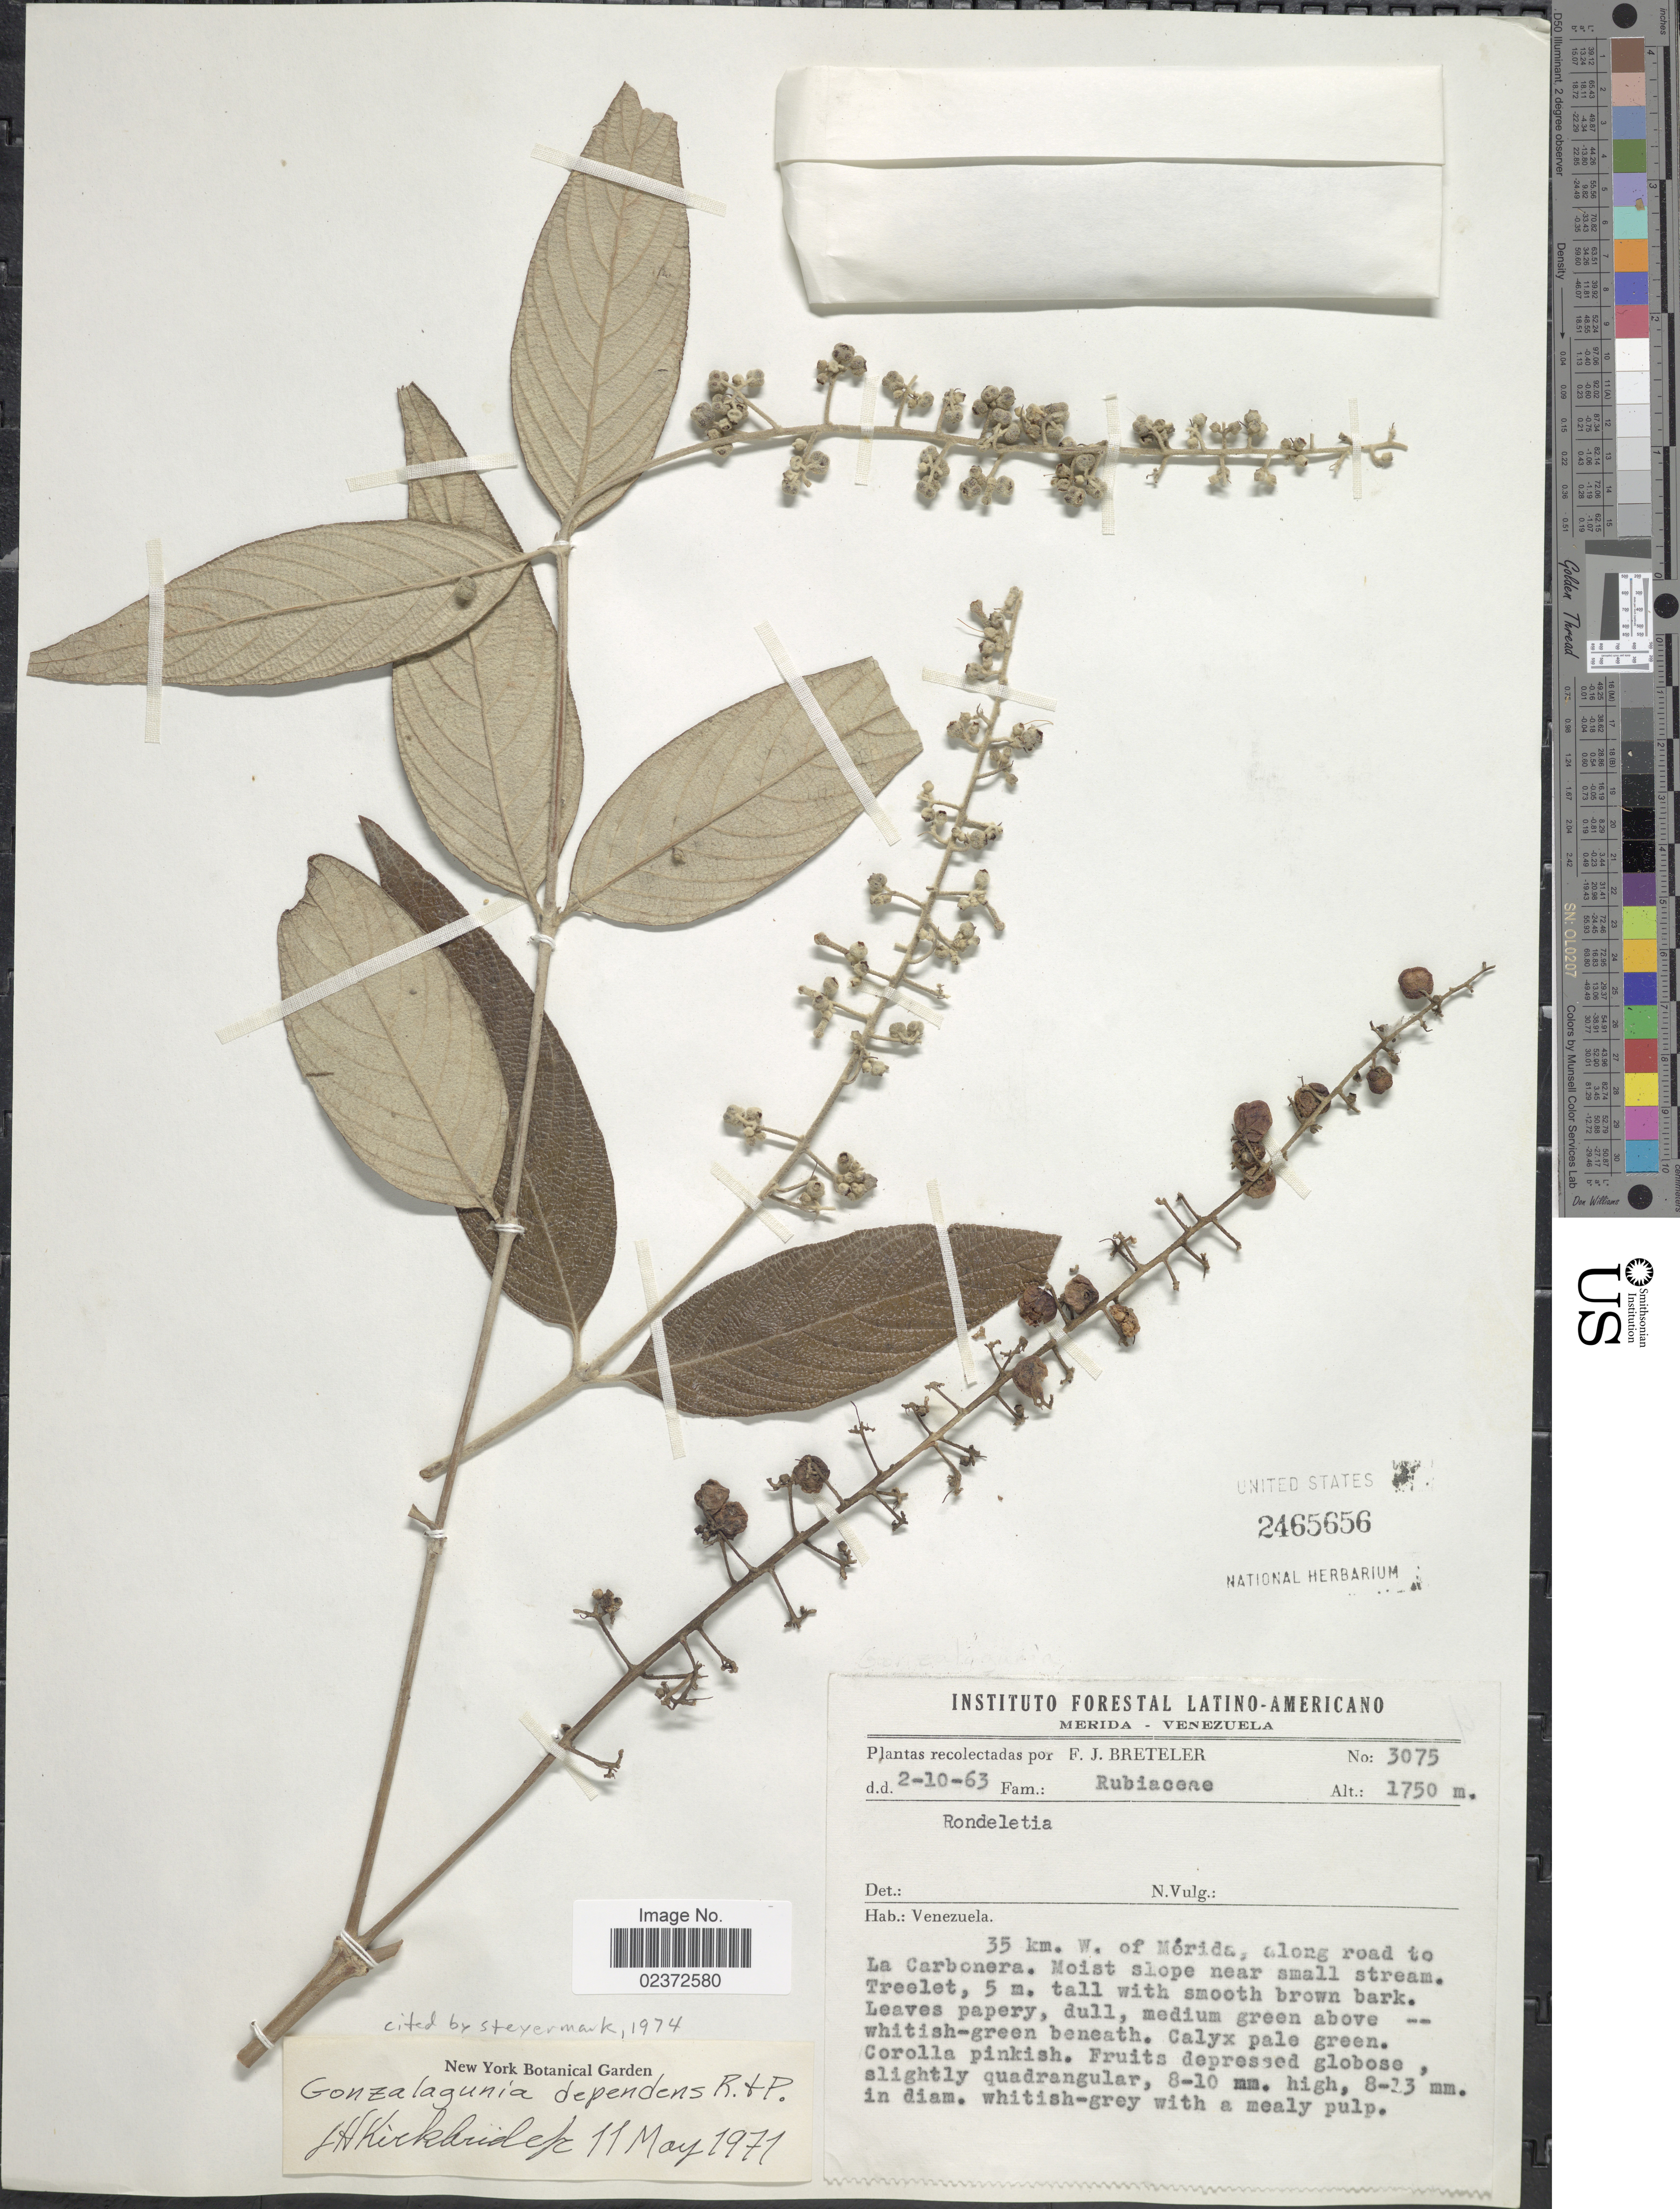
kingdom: Plantae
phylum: Tracheophyta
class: Magnoliopsida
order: Gentianales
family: Rubiaceae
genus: Gonzalagunia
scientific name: Gonzalagunia dependens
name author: Ruiz & Pav.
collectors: F. J. Breteler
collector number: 3075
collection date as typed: Transcribed d/m/y: 2/10/63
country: Venezuela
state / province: Mérida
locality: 35 km. W. of Merida, along road to La Carbonera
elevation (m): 1750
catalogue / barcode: US 2465656